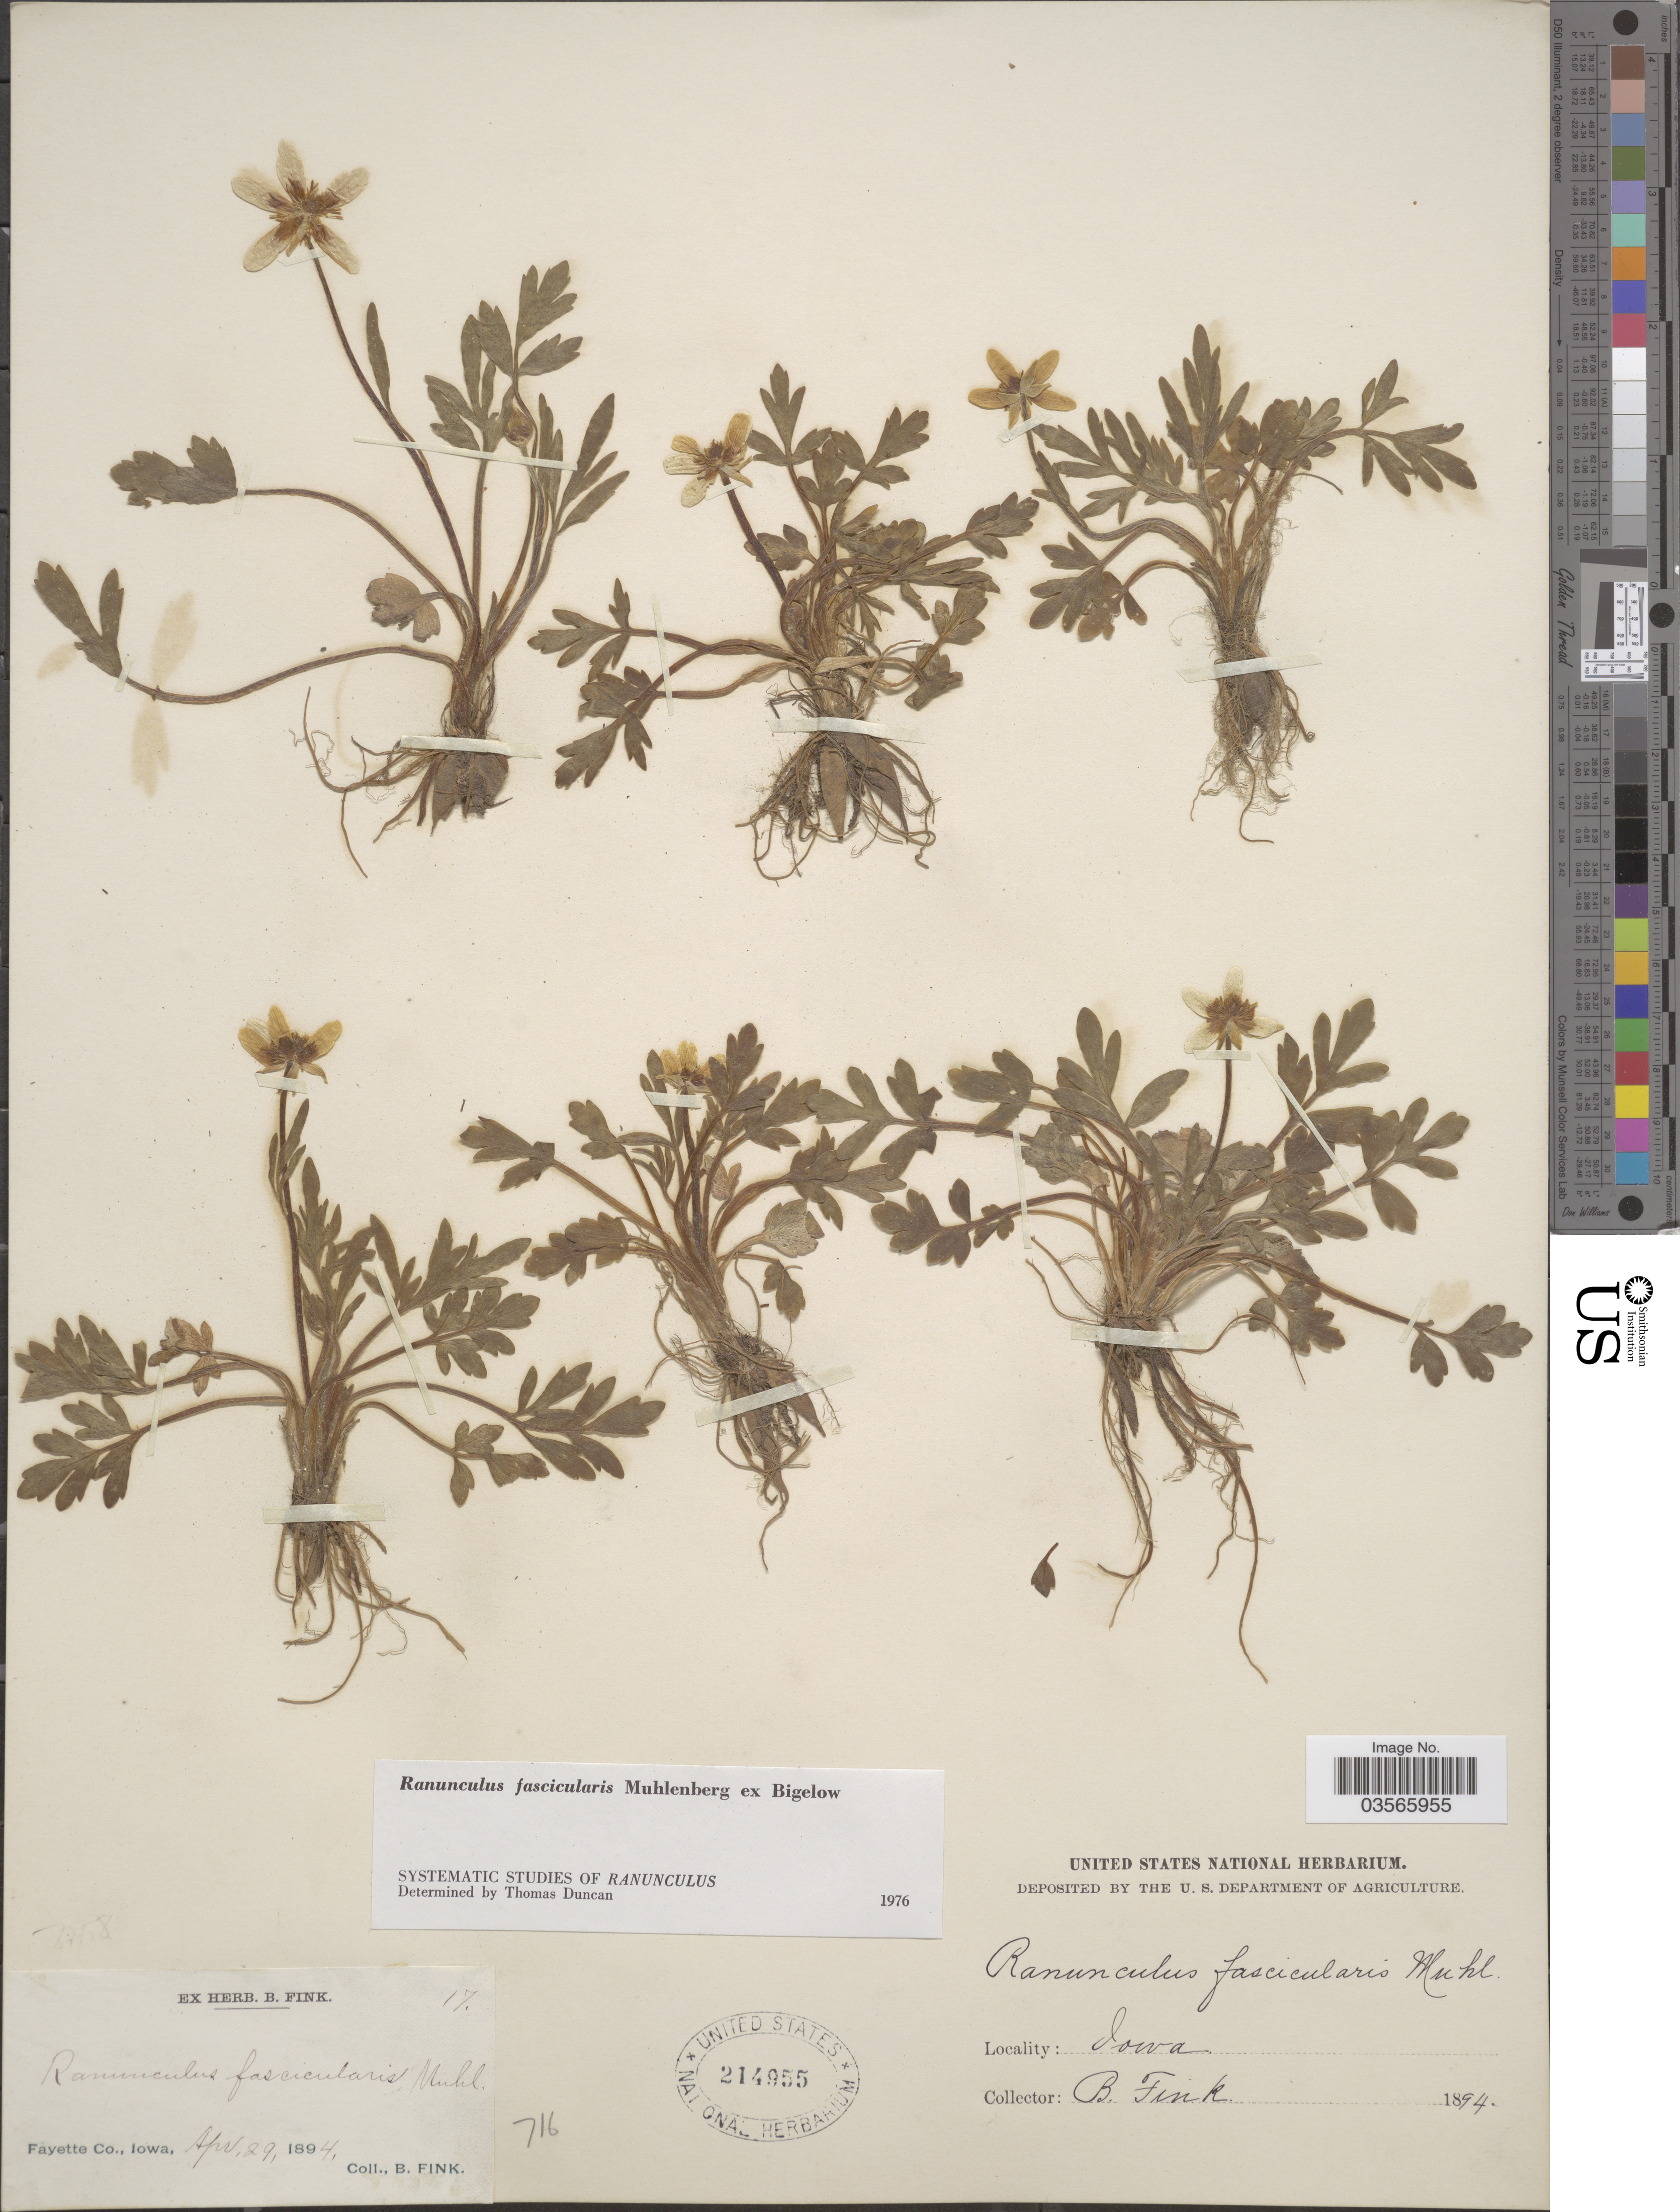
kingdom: Plantae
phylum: Tracheophyta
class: Magnoliopsida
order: Ranunculales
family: Ranunculaceae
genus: Ranunculus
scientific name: Ranunculus fascicularis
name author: Muhl. ex Bigelow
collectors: B. Fink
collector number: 17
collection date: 1894-04-29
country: United States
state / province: Iowa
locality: Fayette Co.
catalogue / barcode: US 214955